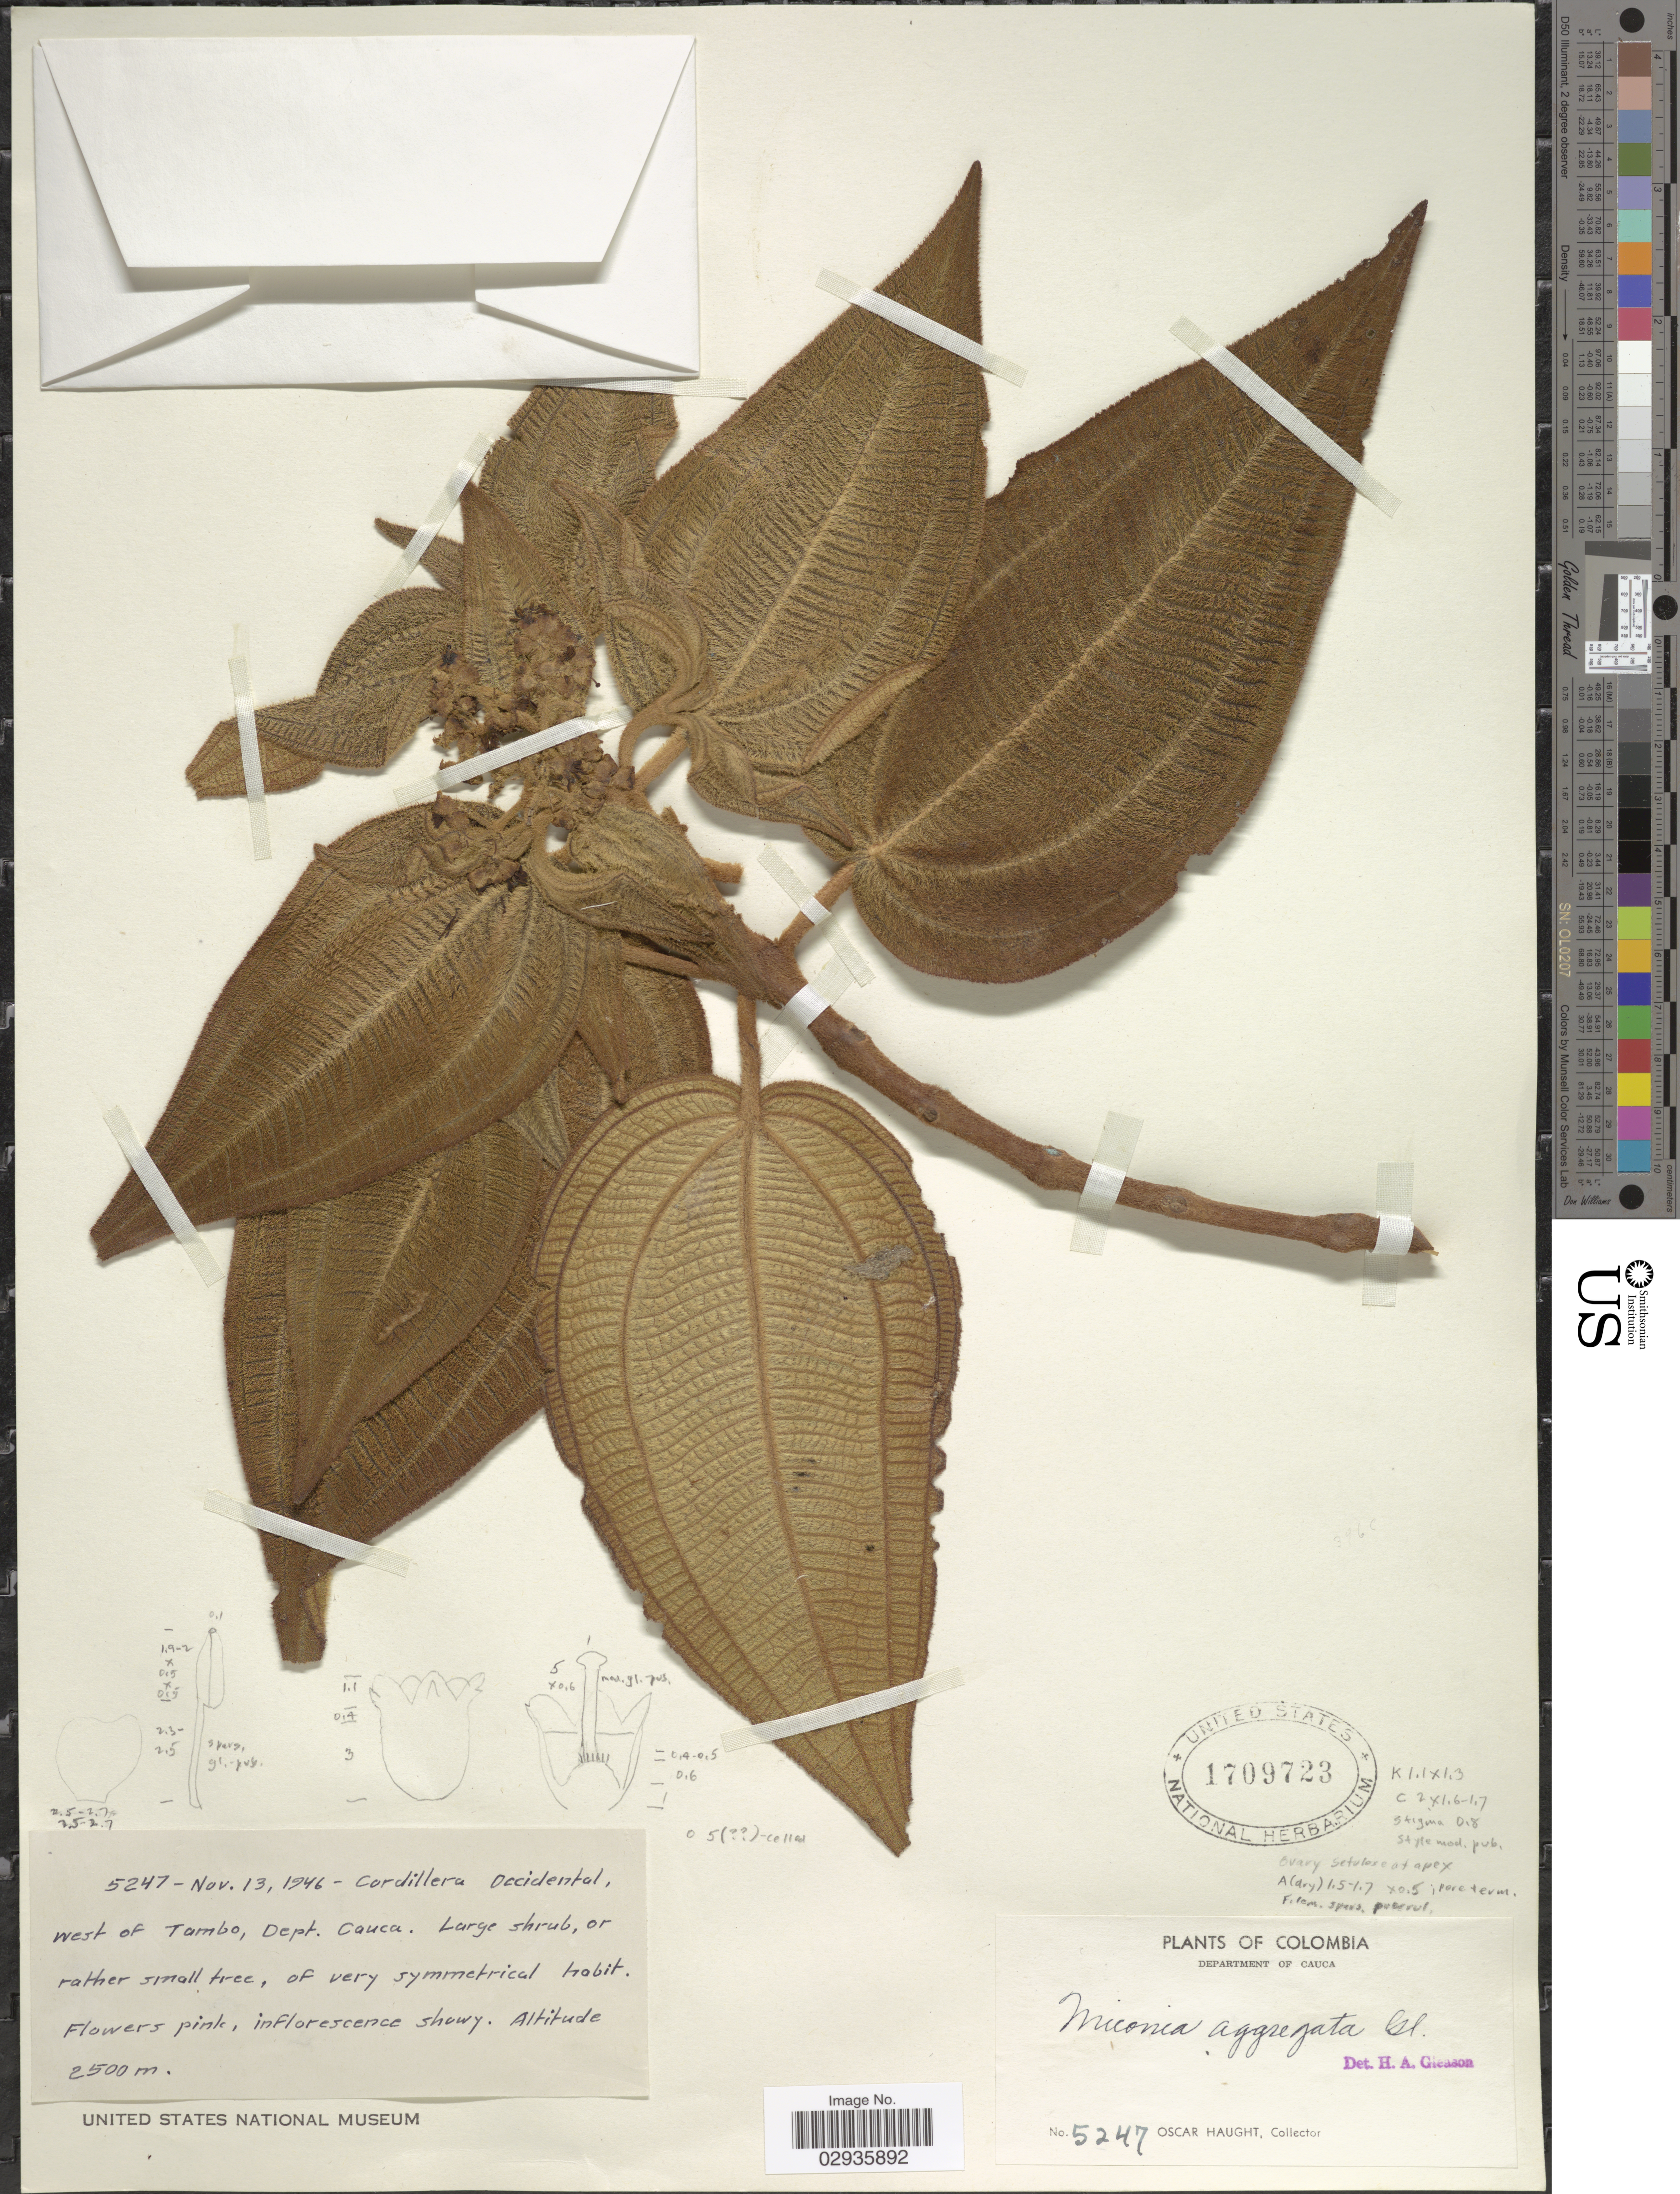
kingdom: Plantae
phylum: Tracheophyta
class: Magnoliopsida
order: Myrtales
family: Melastomataceae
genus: Miconia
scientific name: Miconia aggregata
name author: Gleason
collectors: O. L. Haught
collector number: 5247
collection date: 1946-11-13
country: Colombia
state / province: Cauca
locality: Department of Cauca, Cordillera Occidental, west of Tambo.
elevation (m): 2500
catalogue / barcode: US 1709723